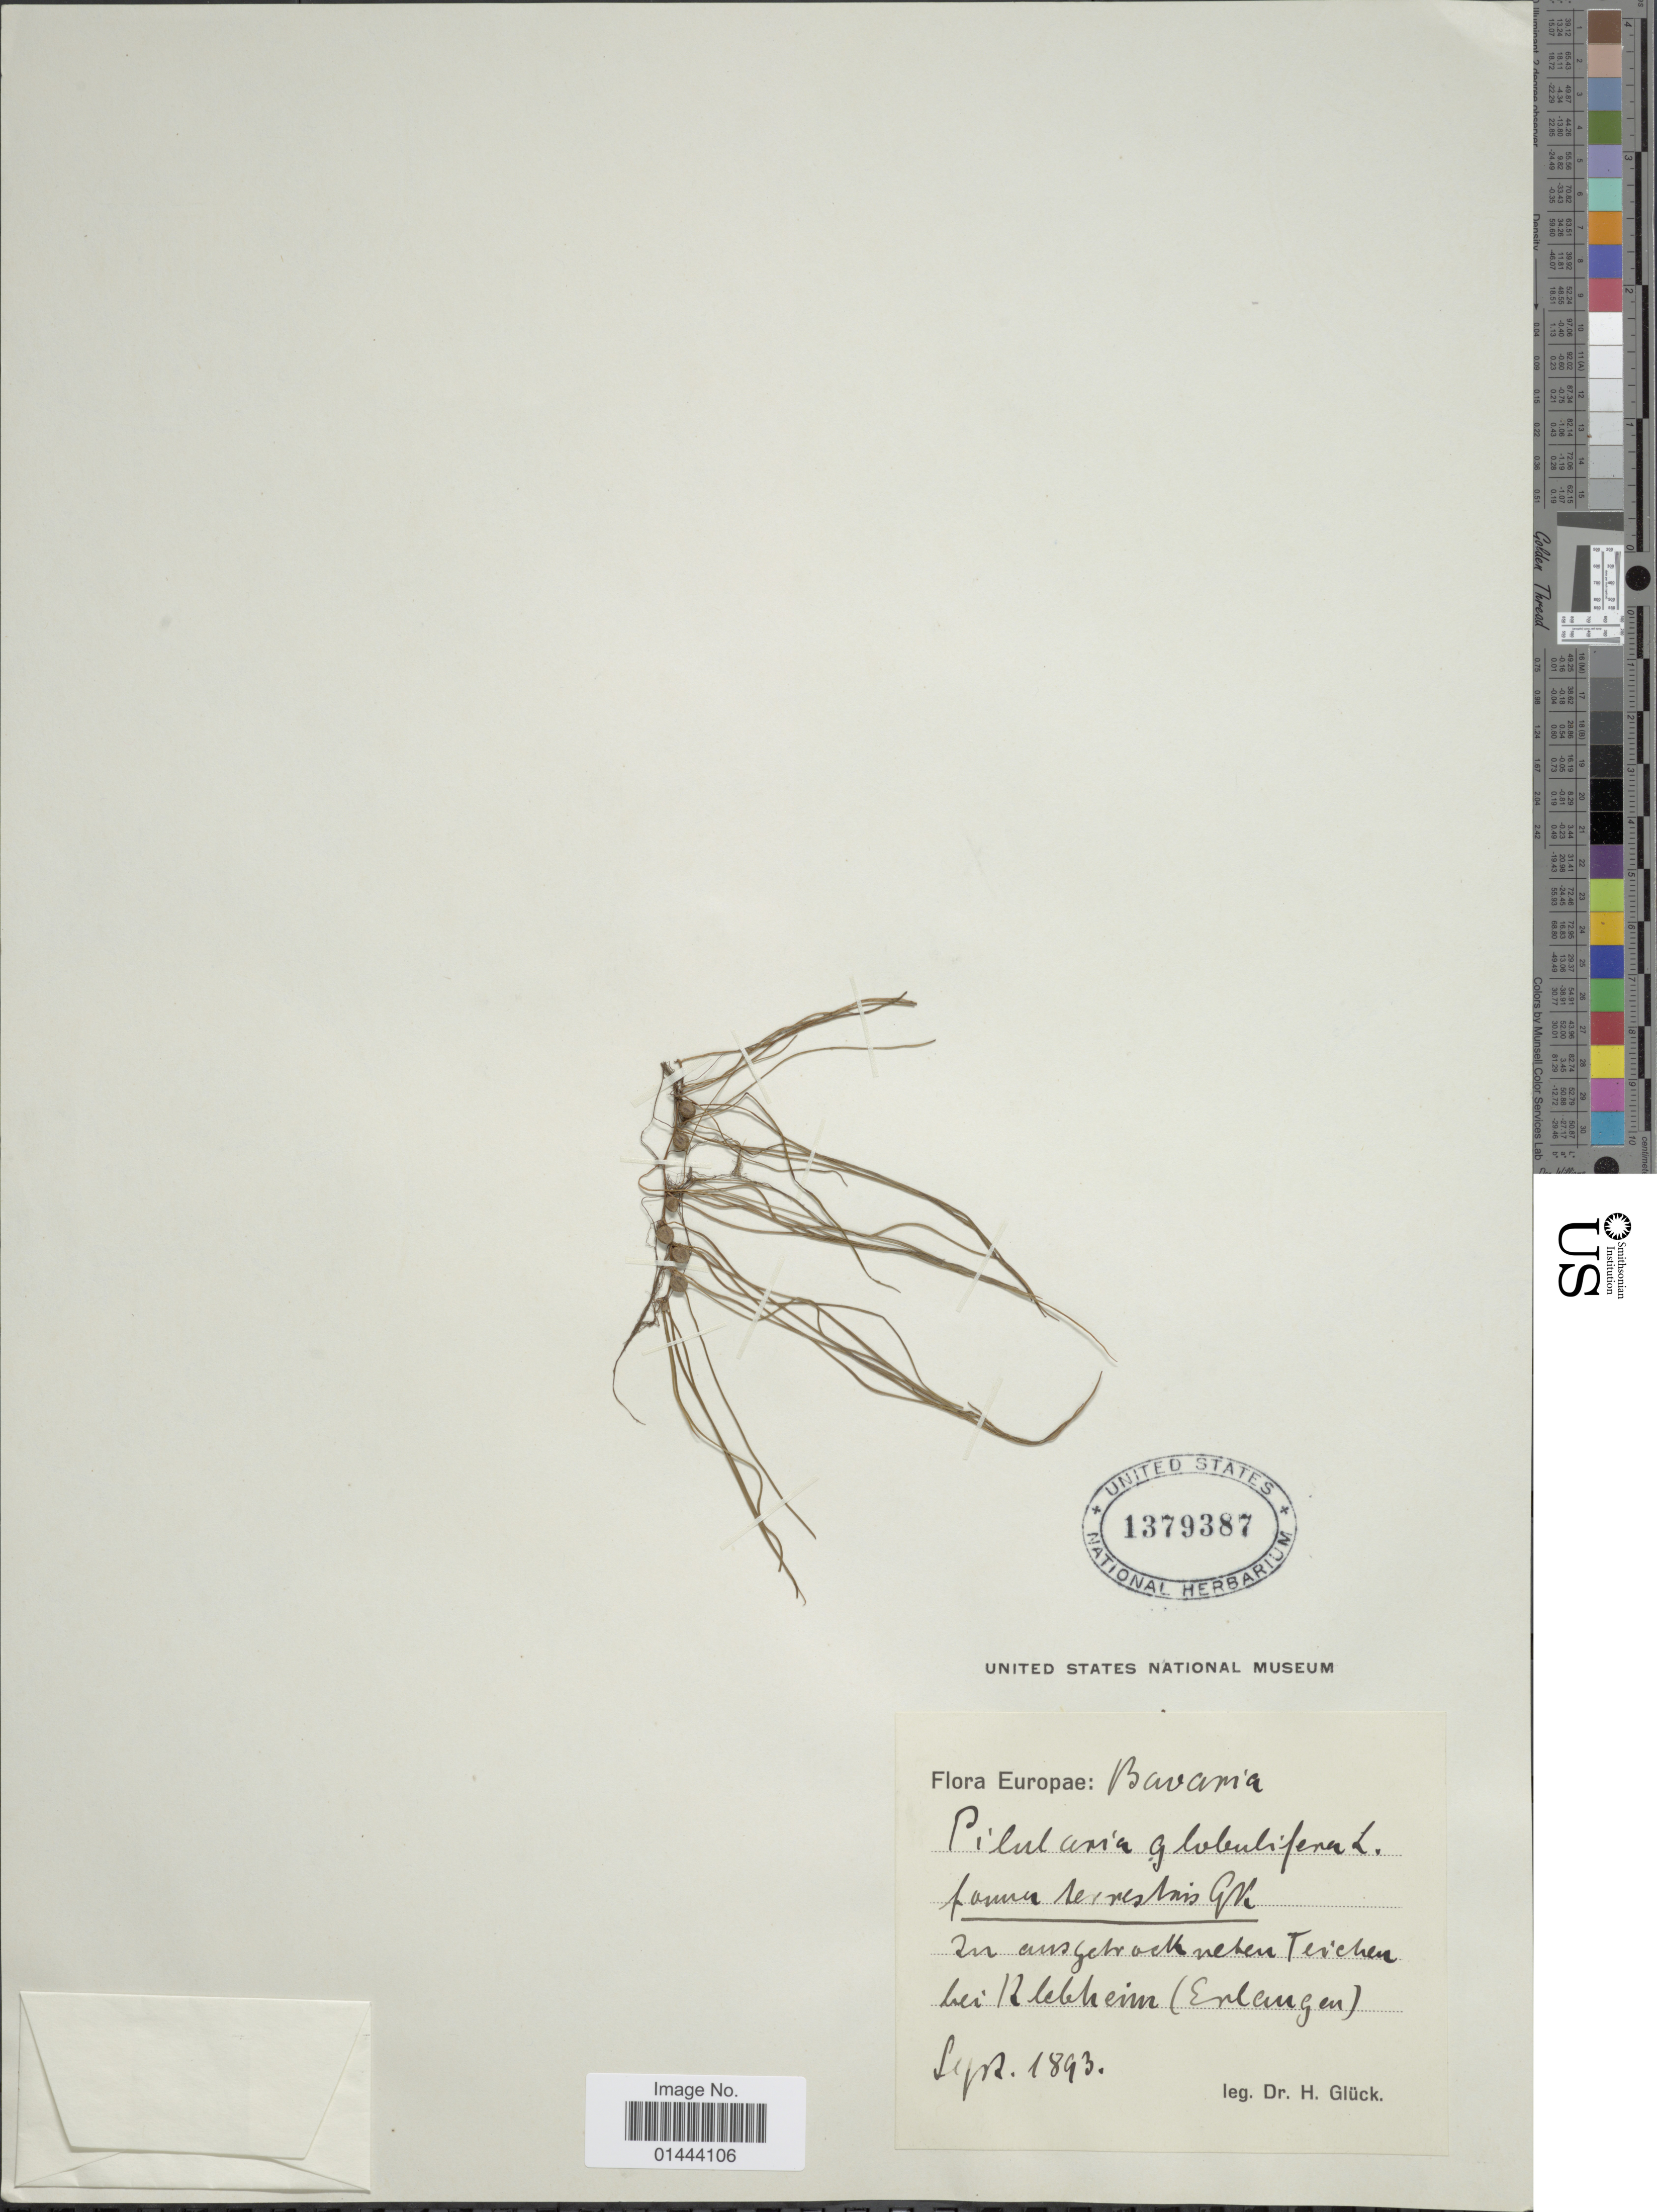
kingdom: Plantae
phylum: Tracheophyta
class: Polypodiopsida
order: Salviniales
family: Marsileaceae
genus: Pilularia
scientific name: Pilularia globulifera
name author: L.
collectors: H. Glück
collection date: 1893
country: Germany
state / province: Bayern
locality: In aus gebracht neheu Teichen bei R. lebheim (Erlangen) [interpreted]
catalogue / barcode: US 1379387